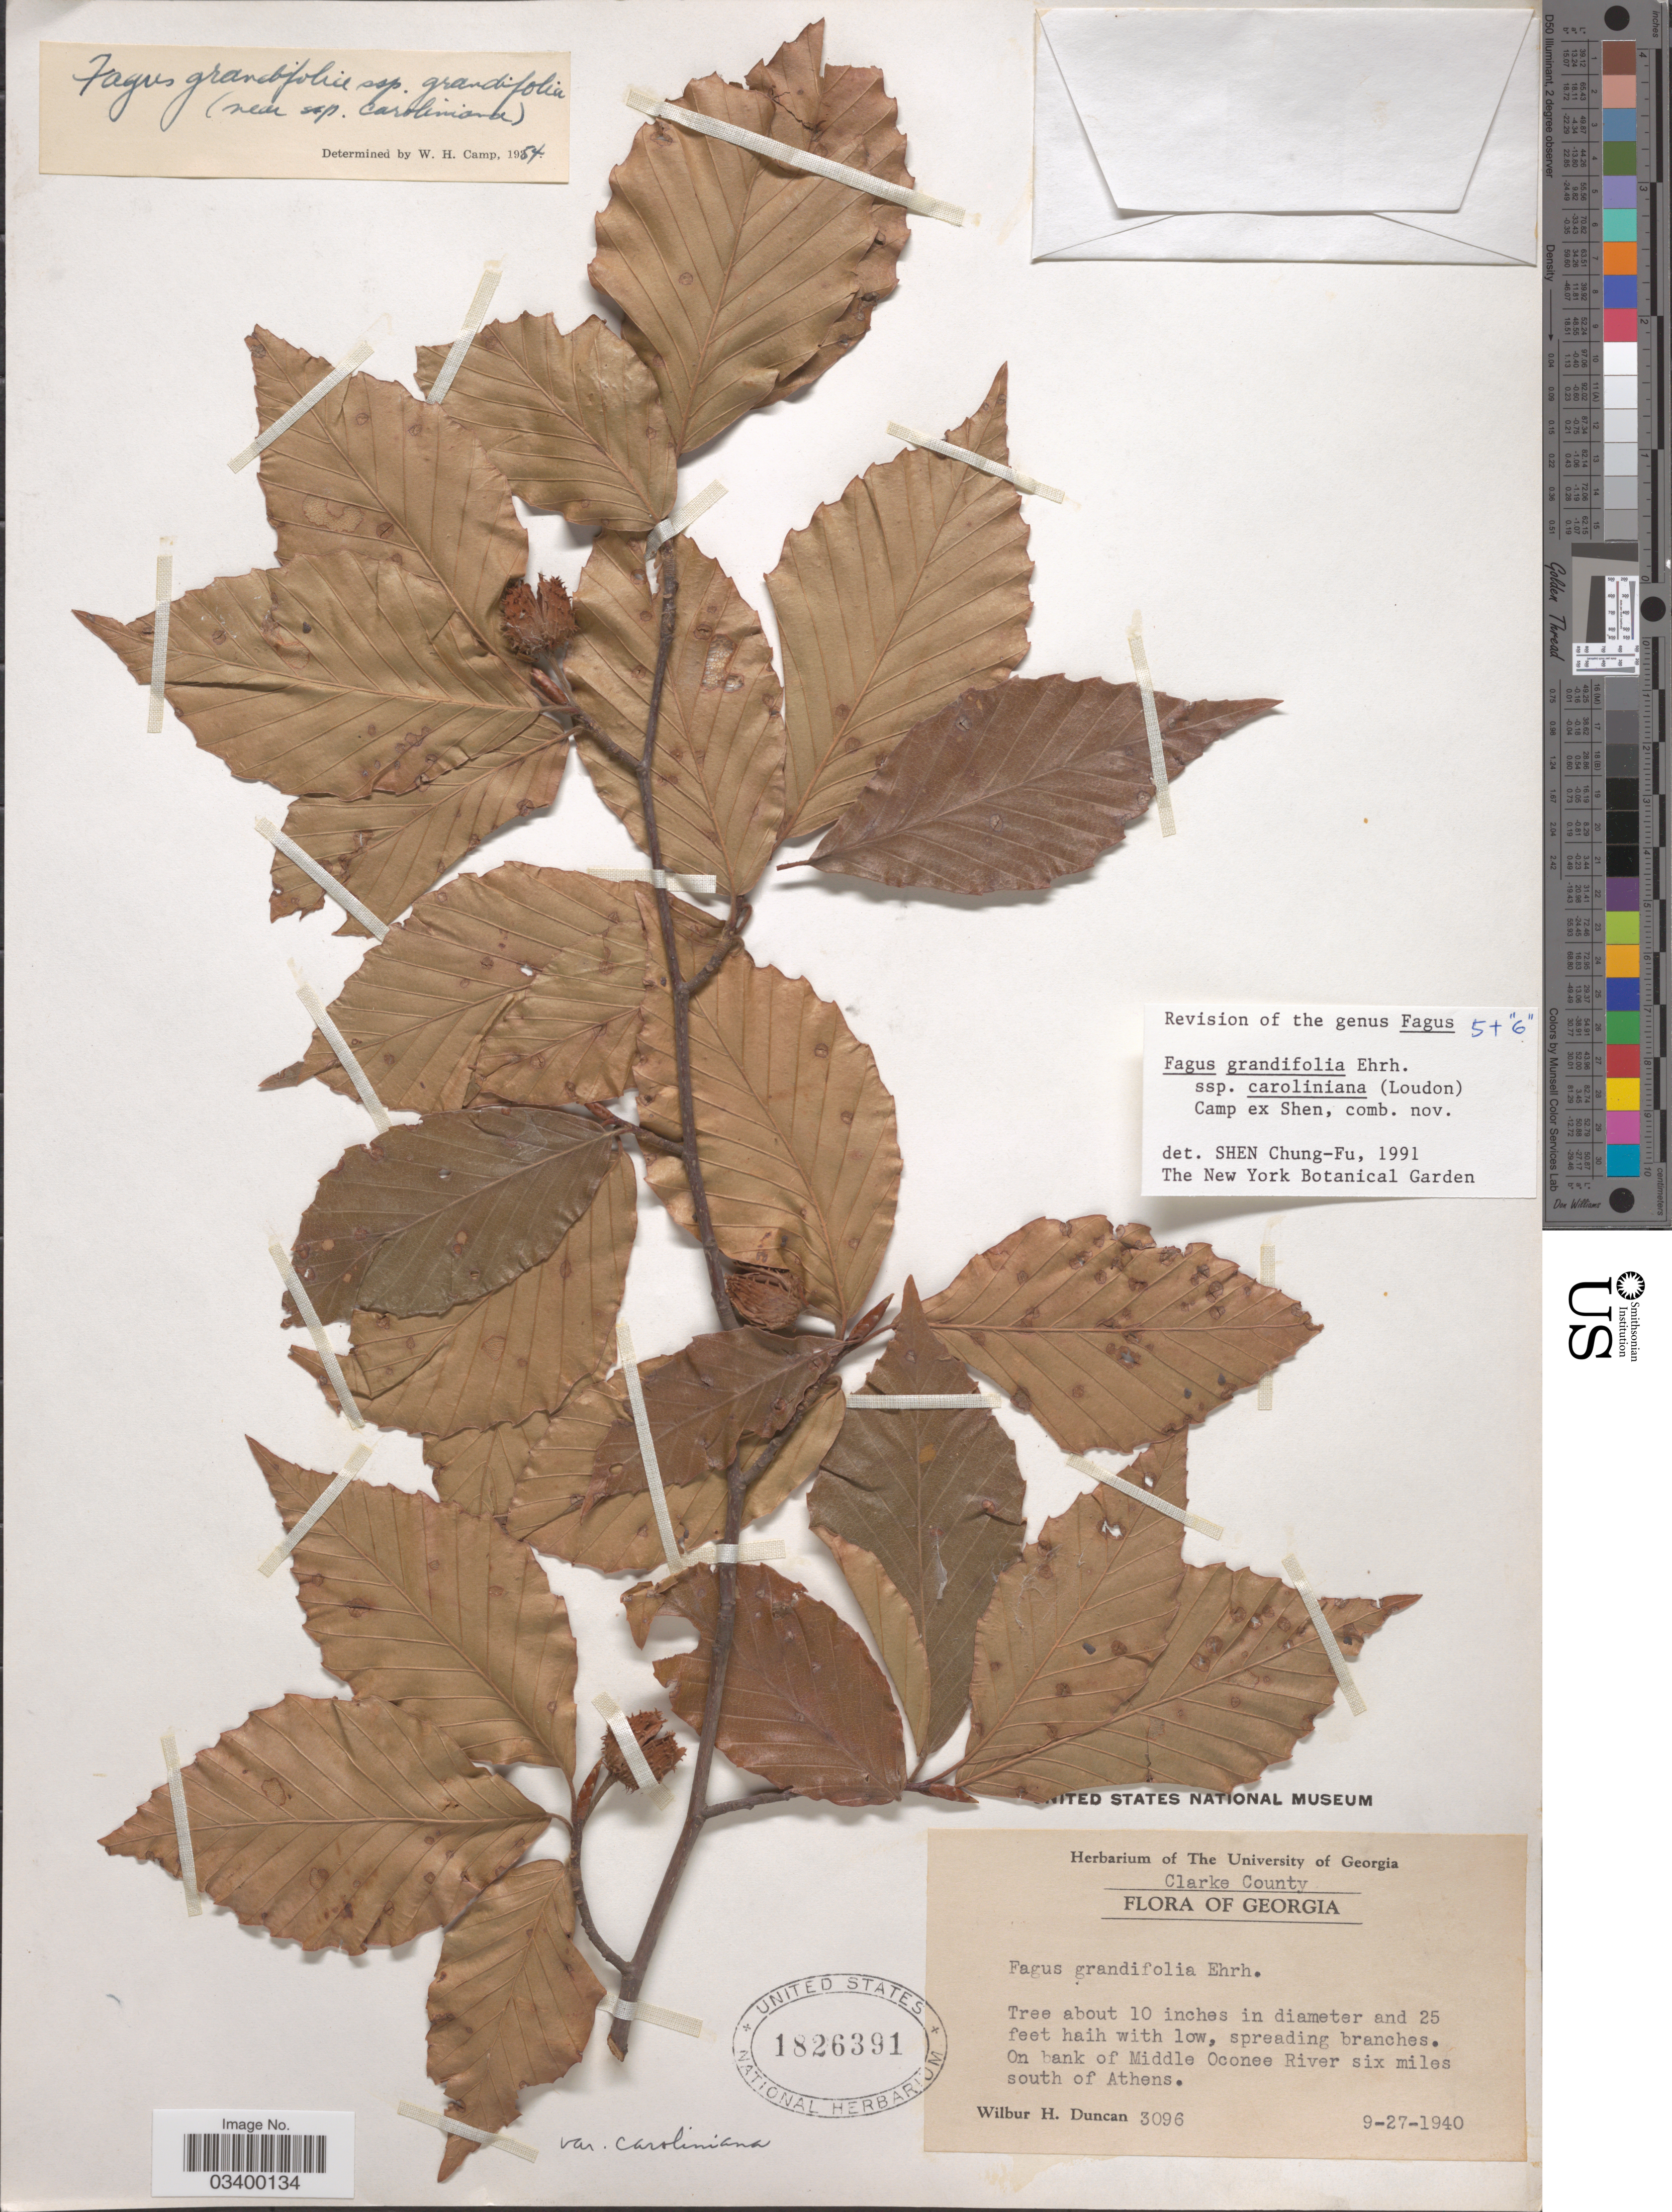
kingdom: Plantae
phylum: Tracheophyta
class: Magnoliopsida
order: Fagales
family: Fagaceae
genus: Fagus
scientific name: Fagus grandifolia subsp. caroliniana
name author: (Loudon) Fernald & Rehder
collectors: W. H. Duncan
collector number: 3096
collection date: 1940-09-27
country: United States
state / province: Georgia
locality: Clarke County. On bank of Middle Oconee River six miles south of Athens.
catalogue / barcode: US 1826391